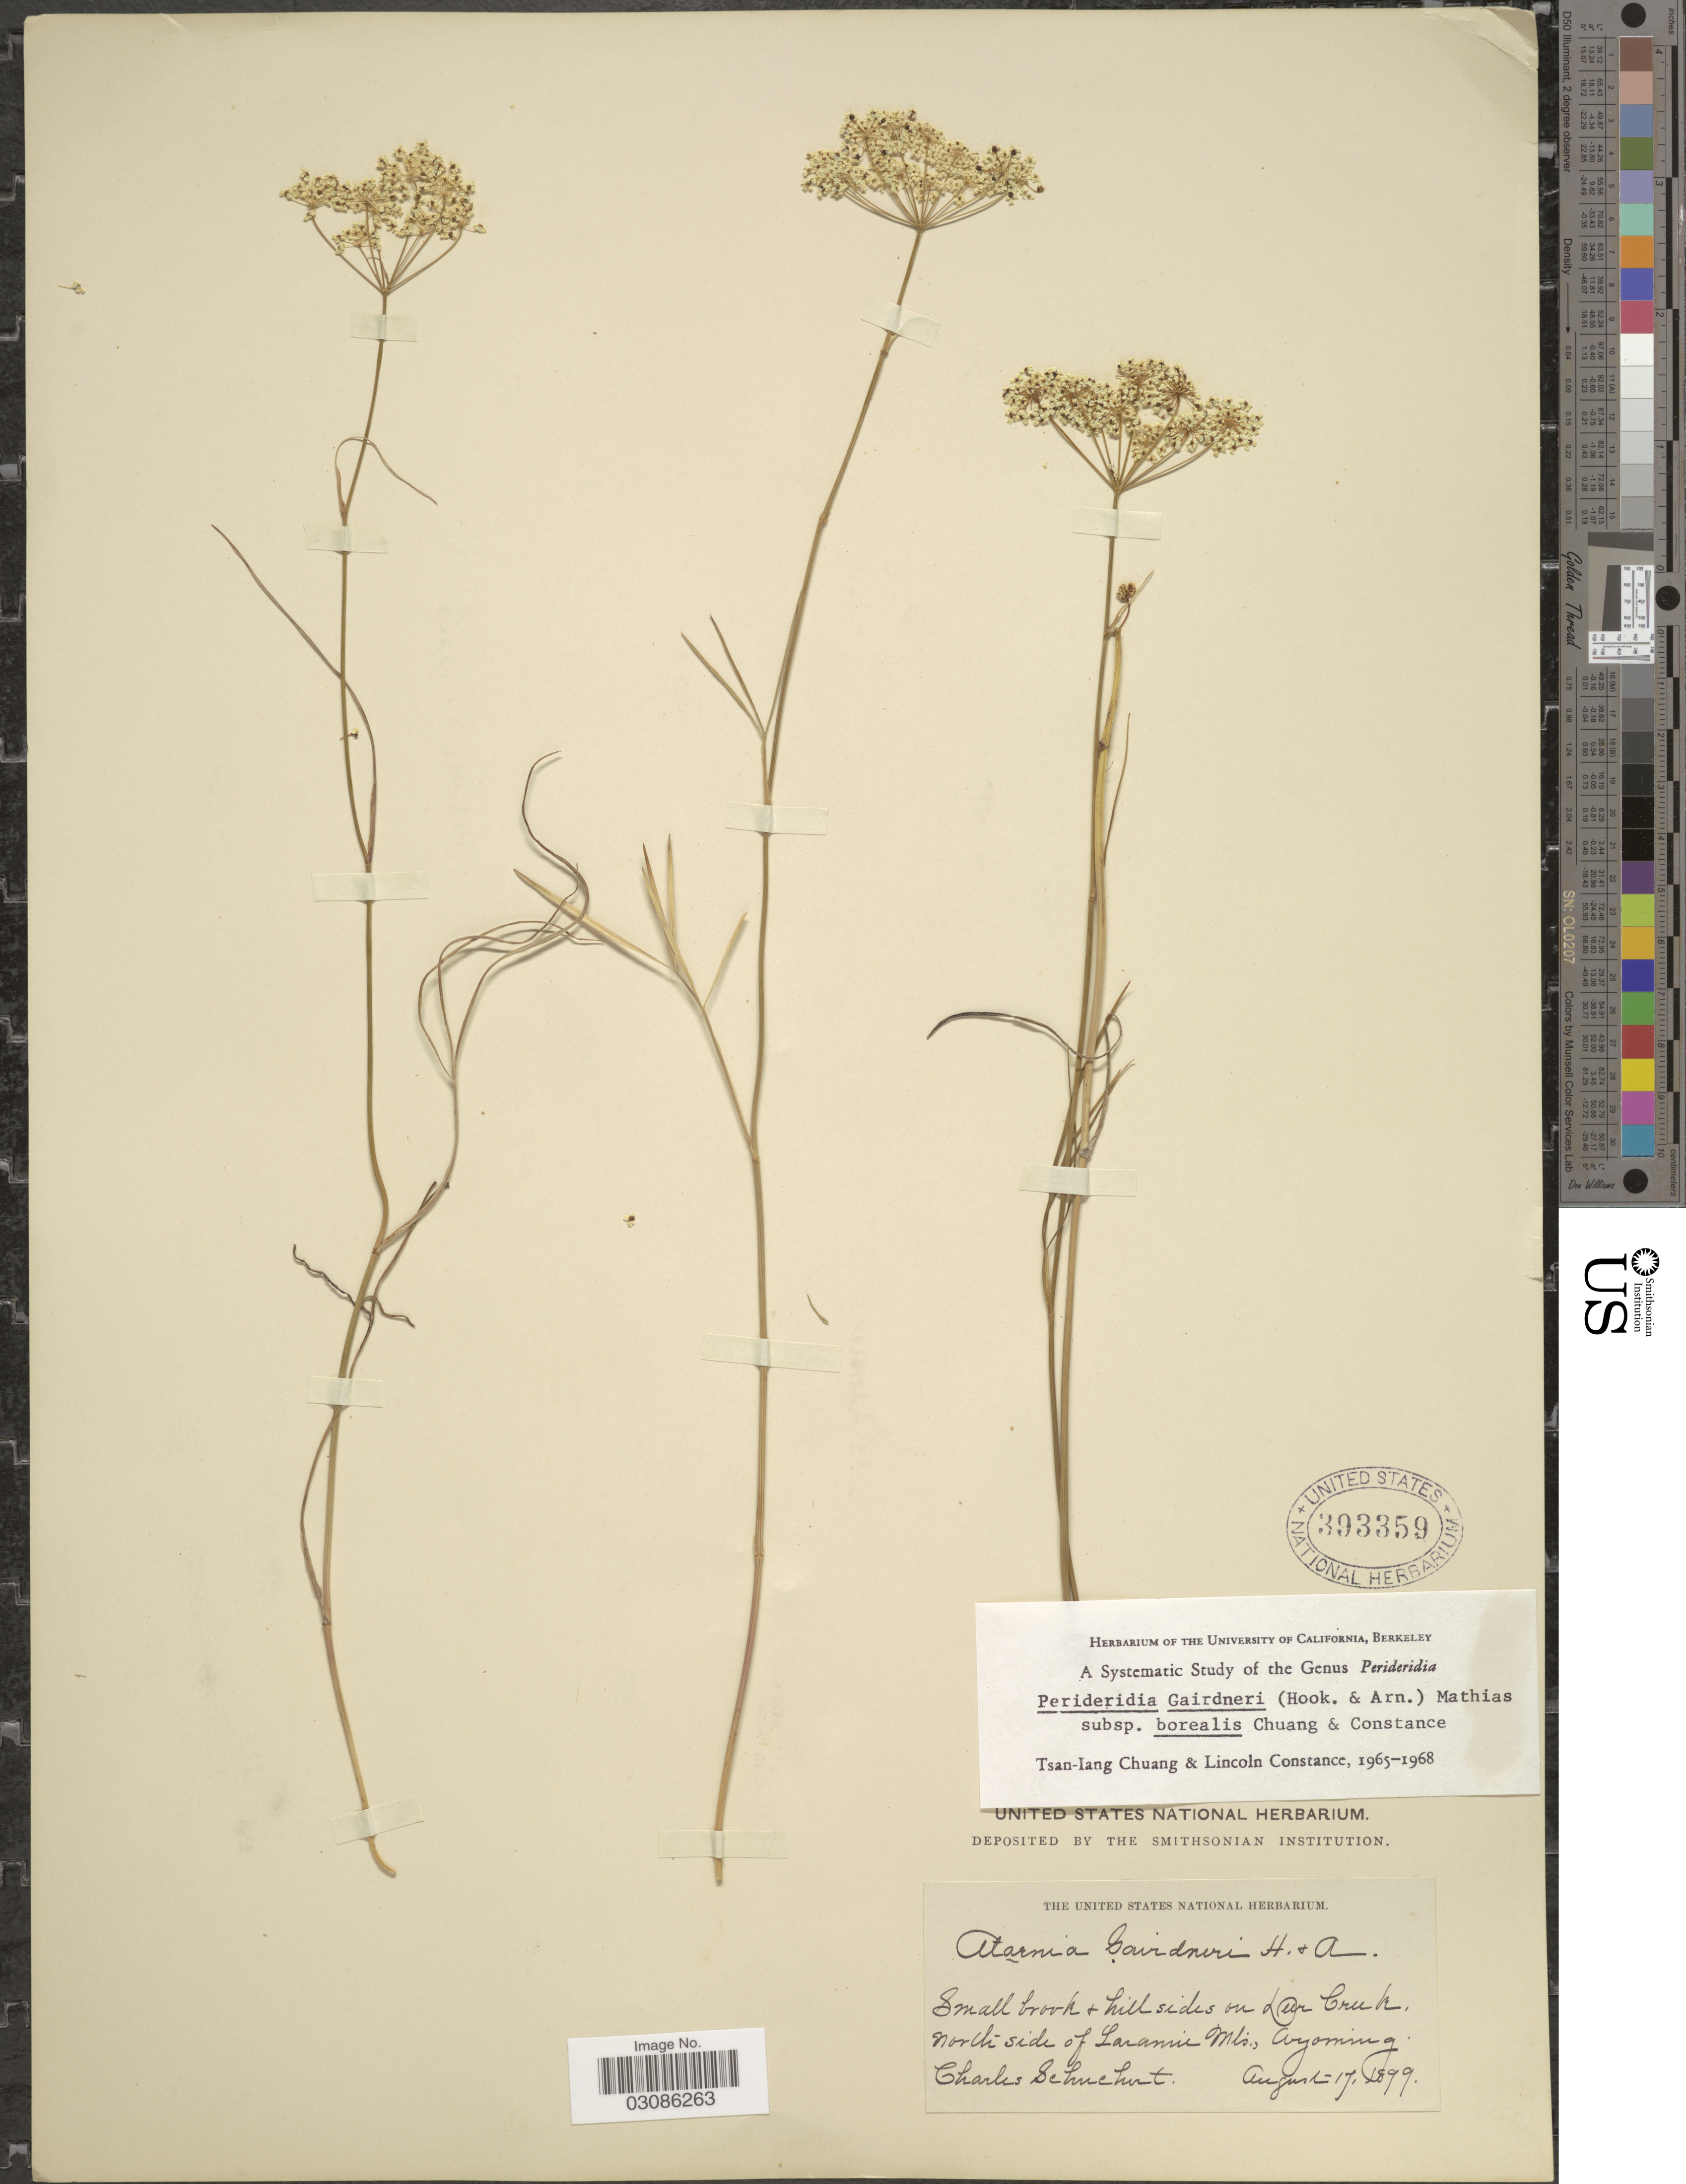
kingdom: Plantae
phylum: Tracheophyta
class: Magnoliopsida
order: Apiales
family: Apiaceae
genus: Perideridia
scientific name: Perideridia gairdneri subsp. borealis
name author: T.I. Chuang & Constance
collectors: C. Schuchert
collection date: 1899-08-17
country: United States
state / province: Wyoming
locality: Small brook & hillsides on Deer Creek, north side of Laramie Mts.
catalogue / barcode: US 393359